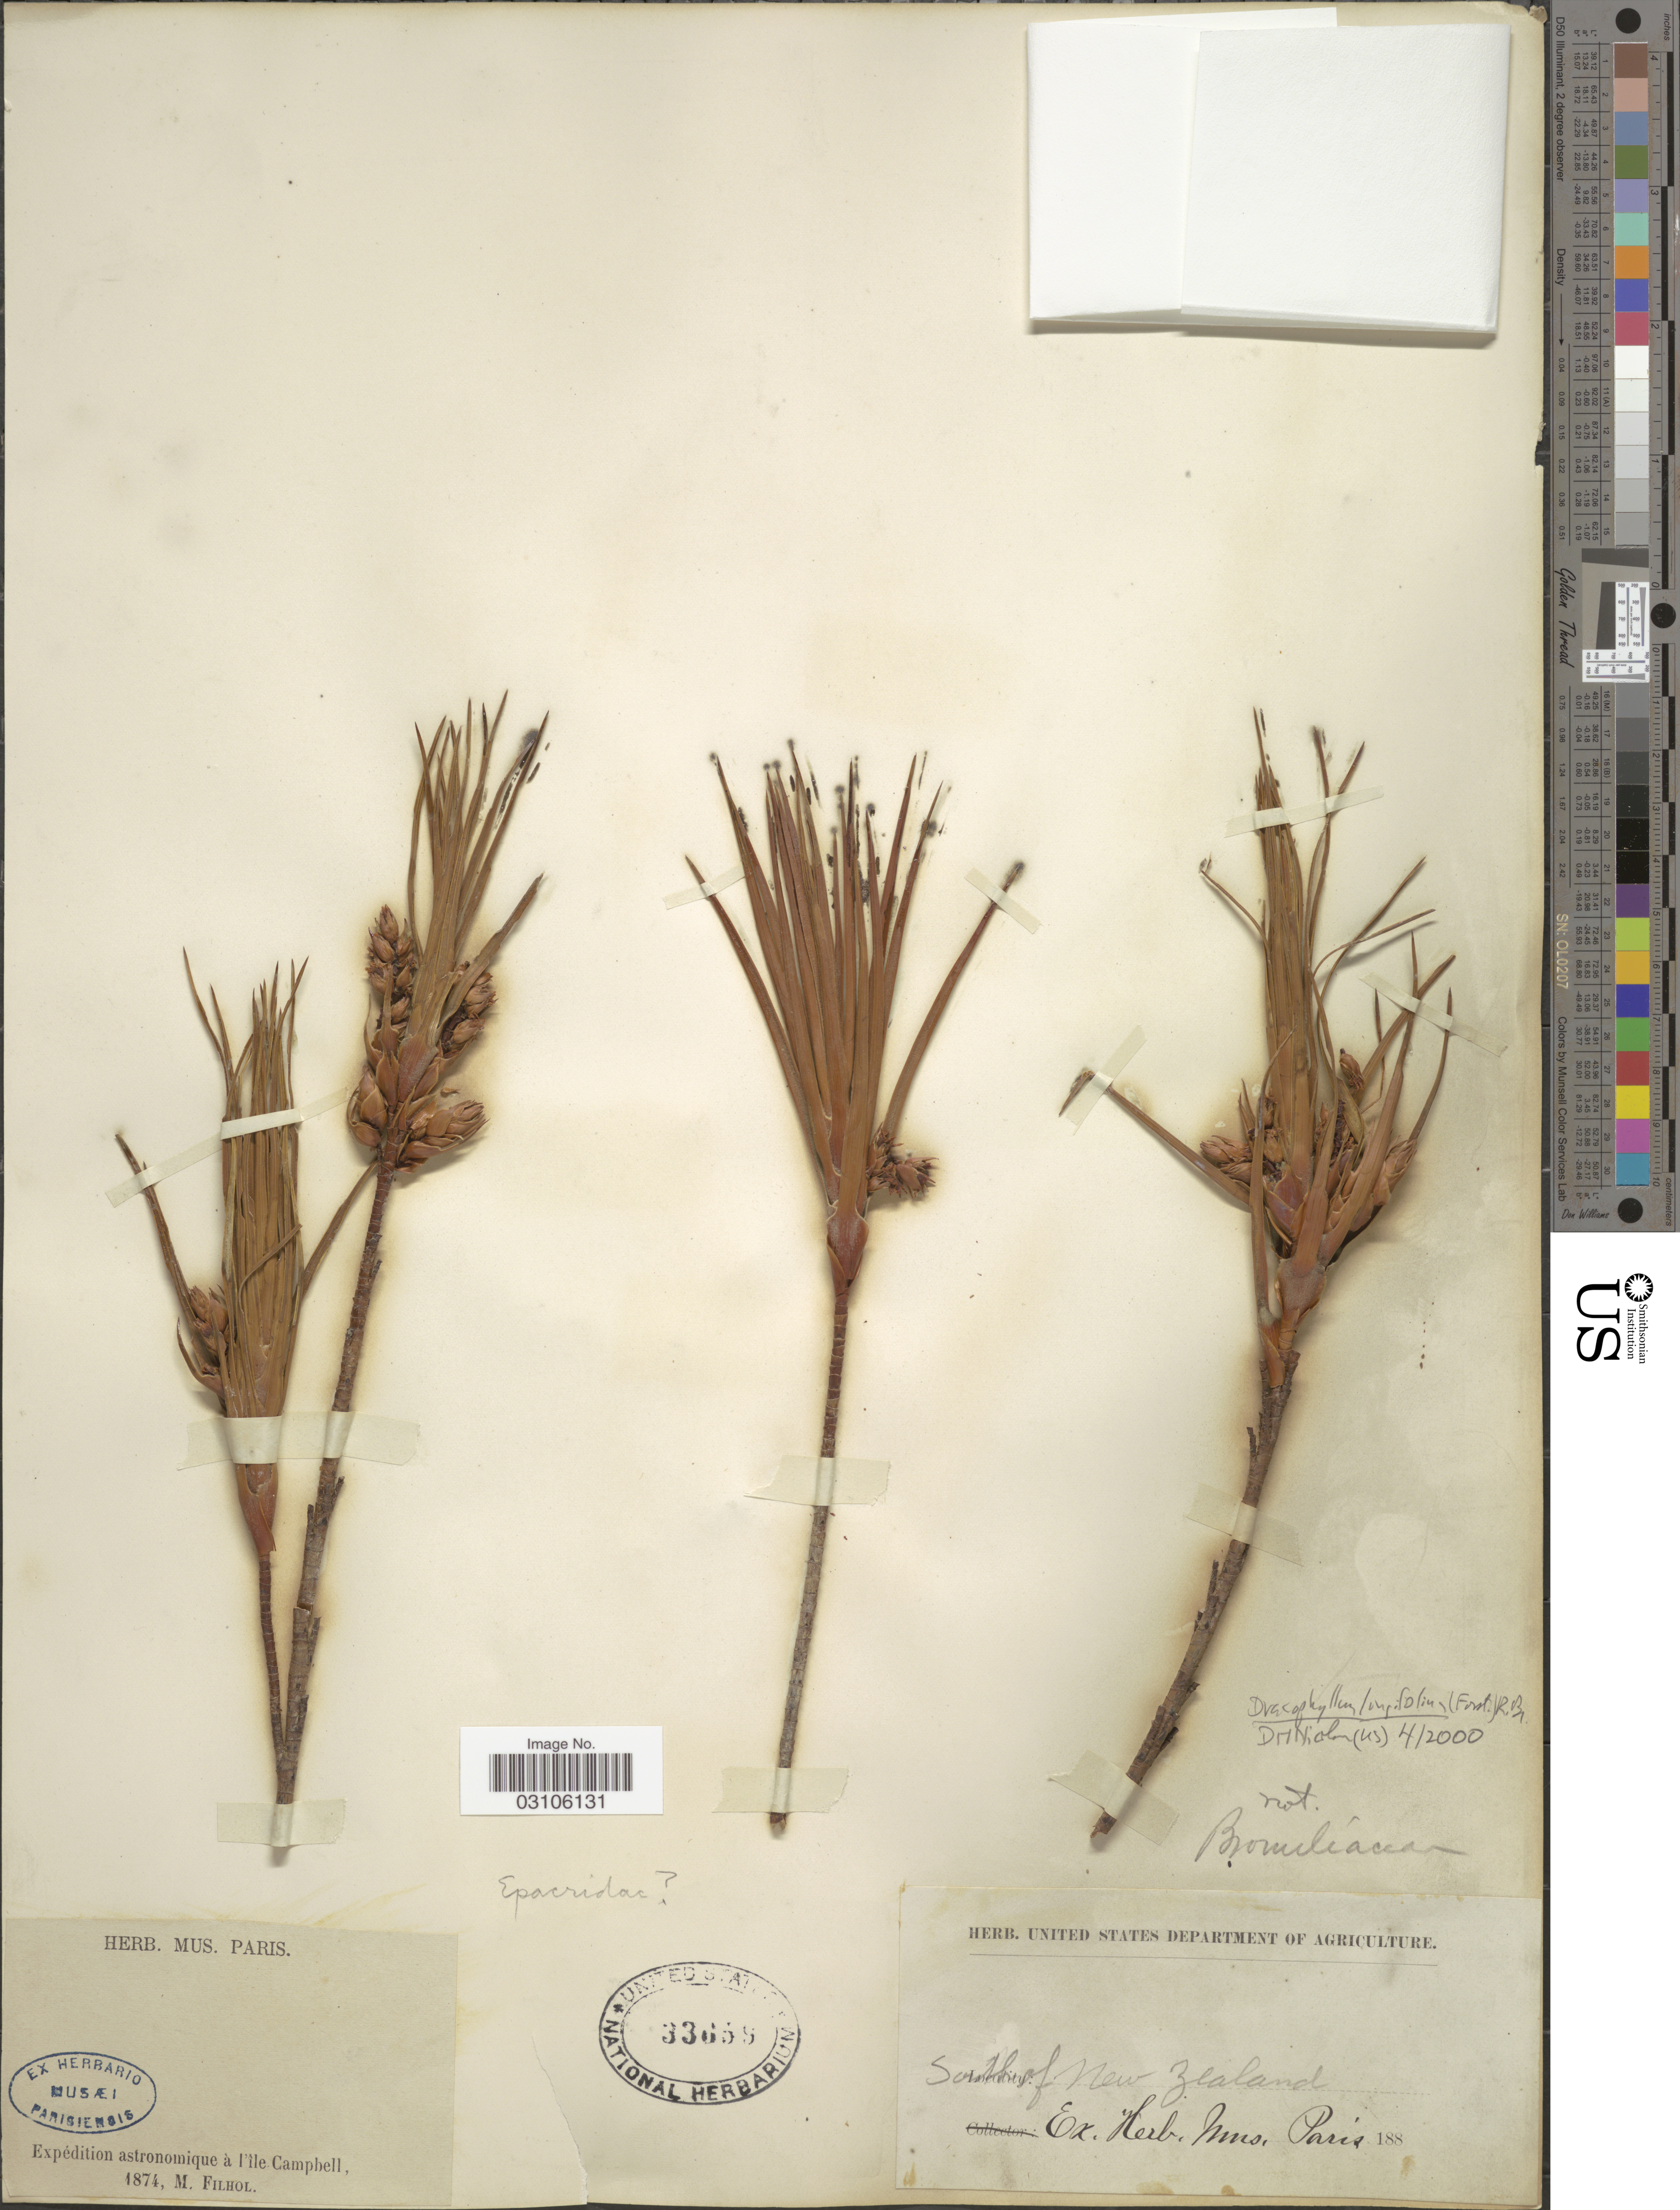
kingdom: Plantae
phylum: Tracheophyta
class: Magnoliopsida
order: Ericales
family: Ericaceae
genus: Dracophyllum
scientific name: Dracophyllum longifolium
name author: (J.R. Forst. & G. Forst.) R. Br. ex Roem. & Schult.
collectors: M. Filhol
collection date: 1874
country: New Zealand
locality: South of New Zealand. Île Campbell.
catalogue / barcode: US 33659